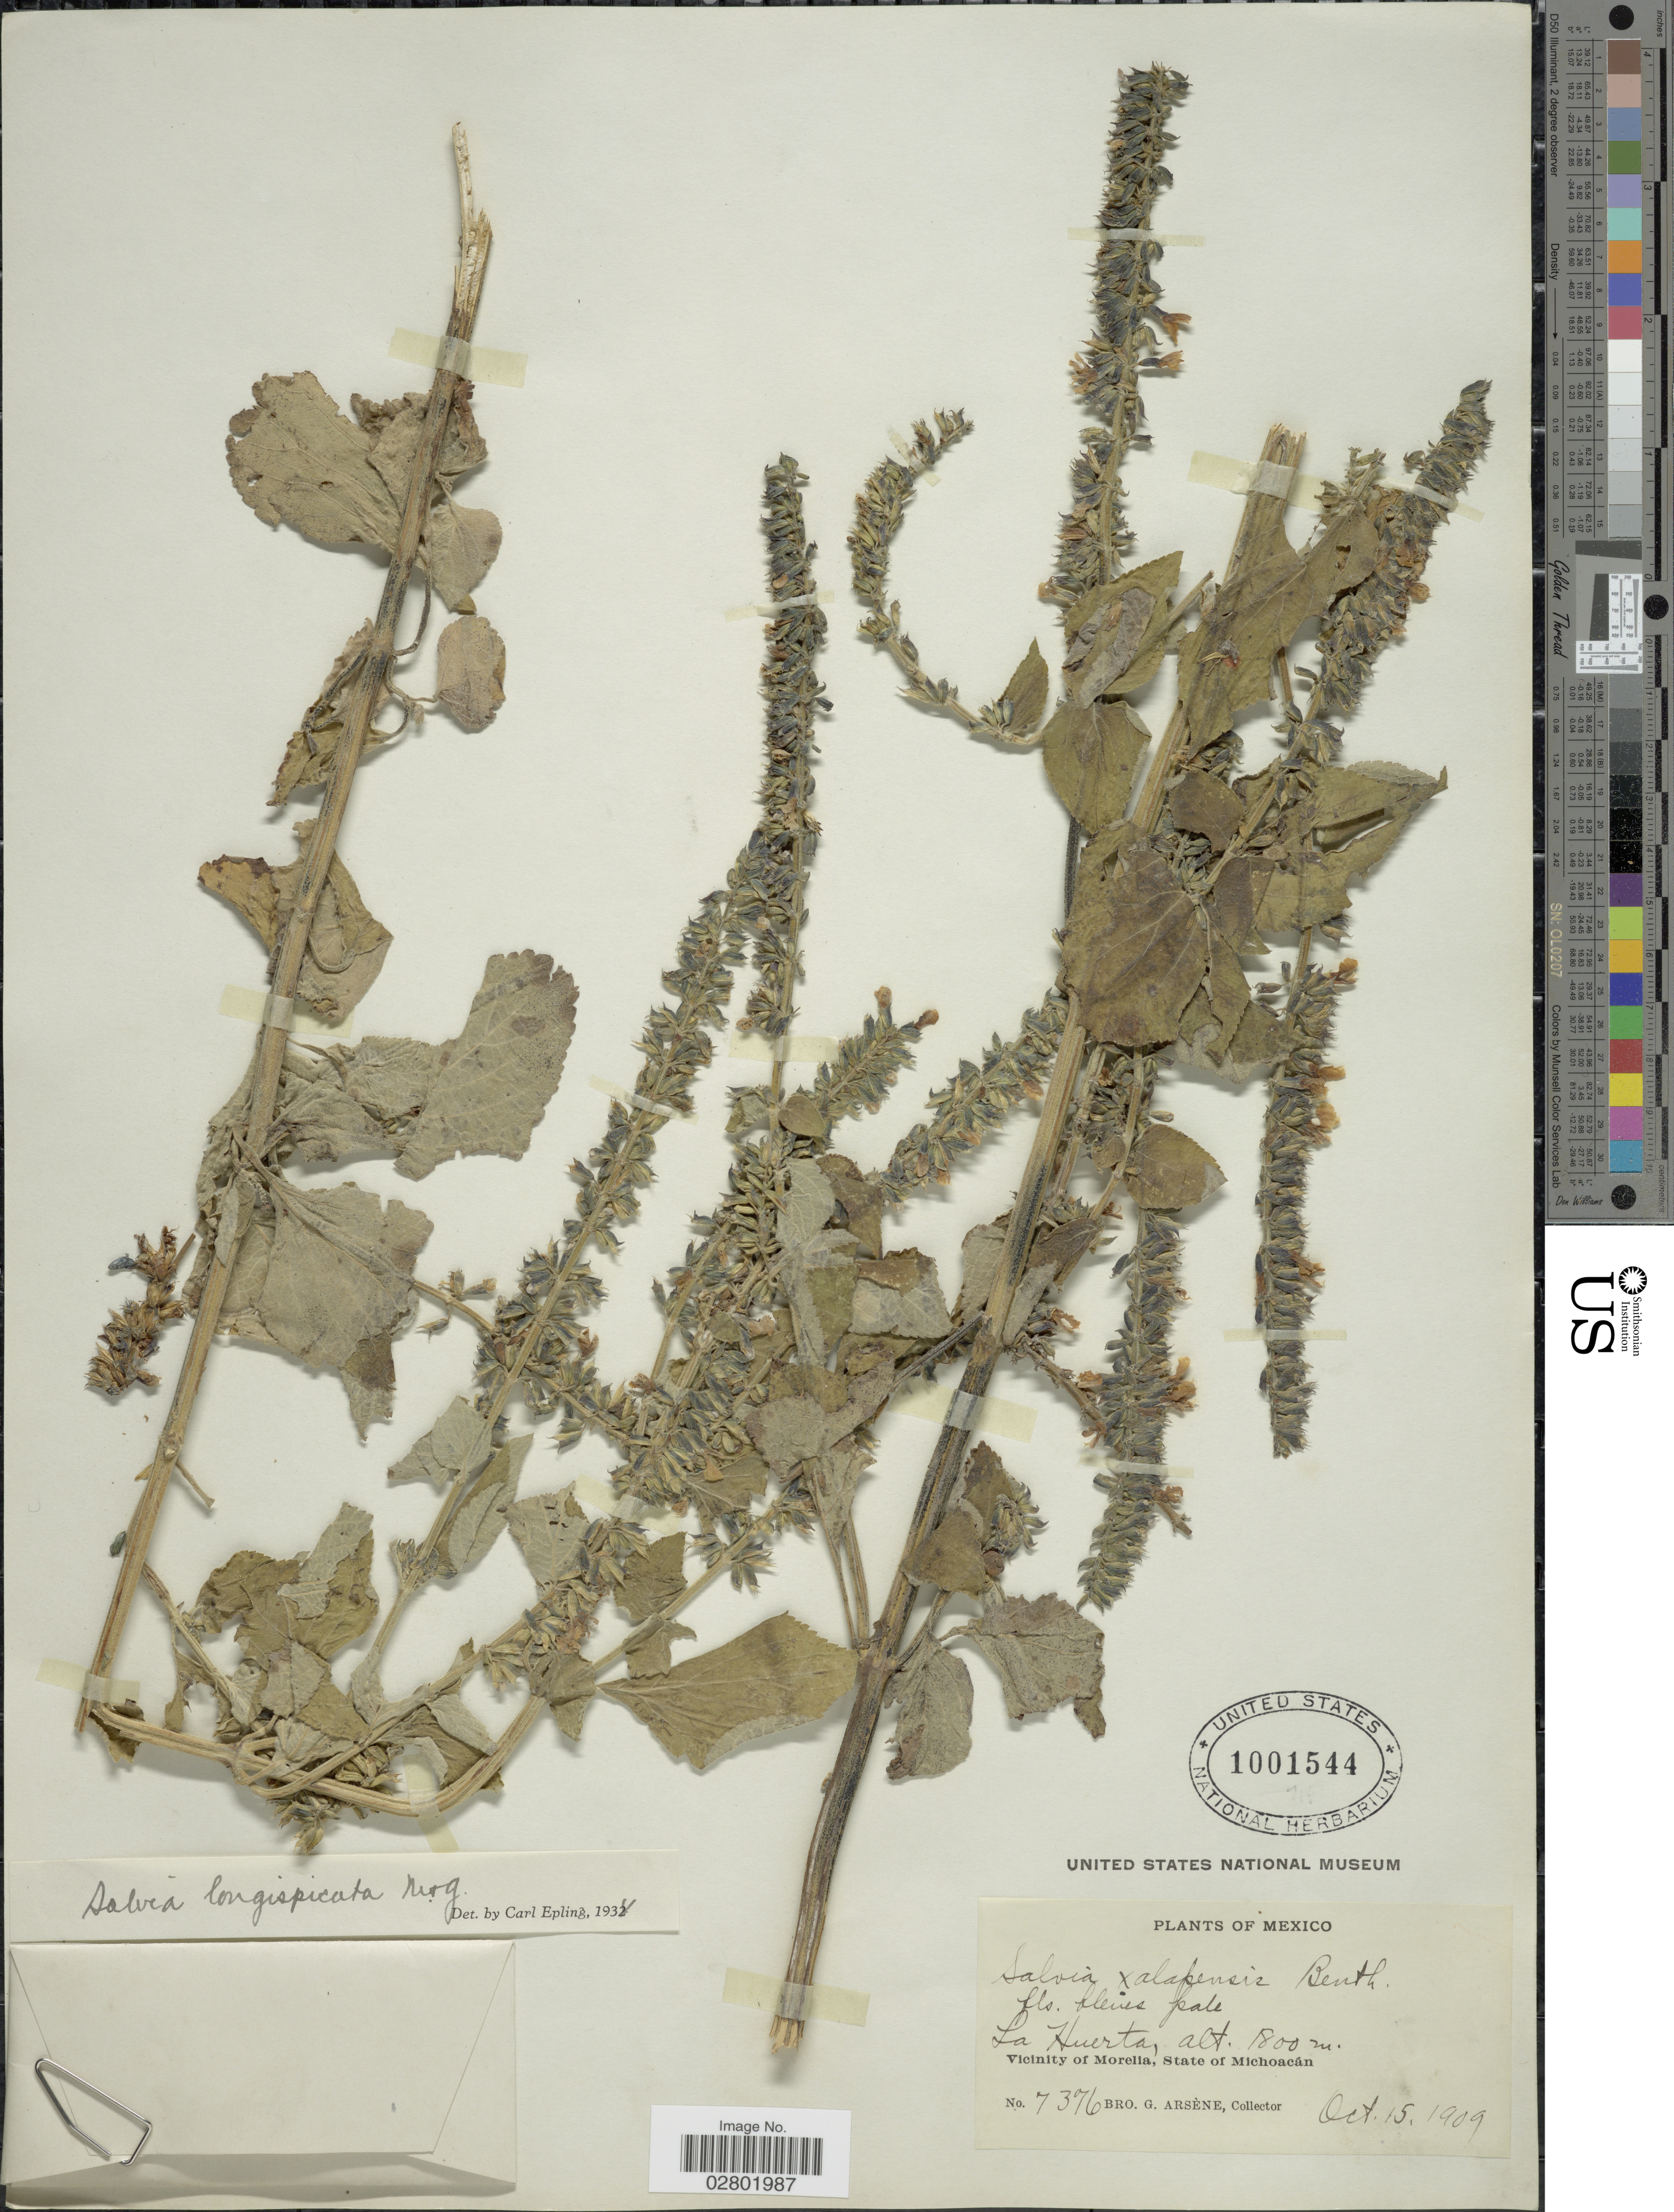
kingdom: Plantae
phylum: Tracheophyta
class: Magnoliopsida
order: Lamiales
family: Lamiaceae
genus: Salvia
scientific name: Salvia longispicata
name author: M. Martens & Galeotti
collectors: Bro. G. Arsène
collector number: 7376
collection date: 1909-10-15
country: Mexico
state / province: Michoacán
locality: La Huerta, Vicinity of Morelia.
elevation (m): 1800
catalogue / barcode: US 1001544